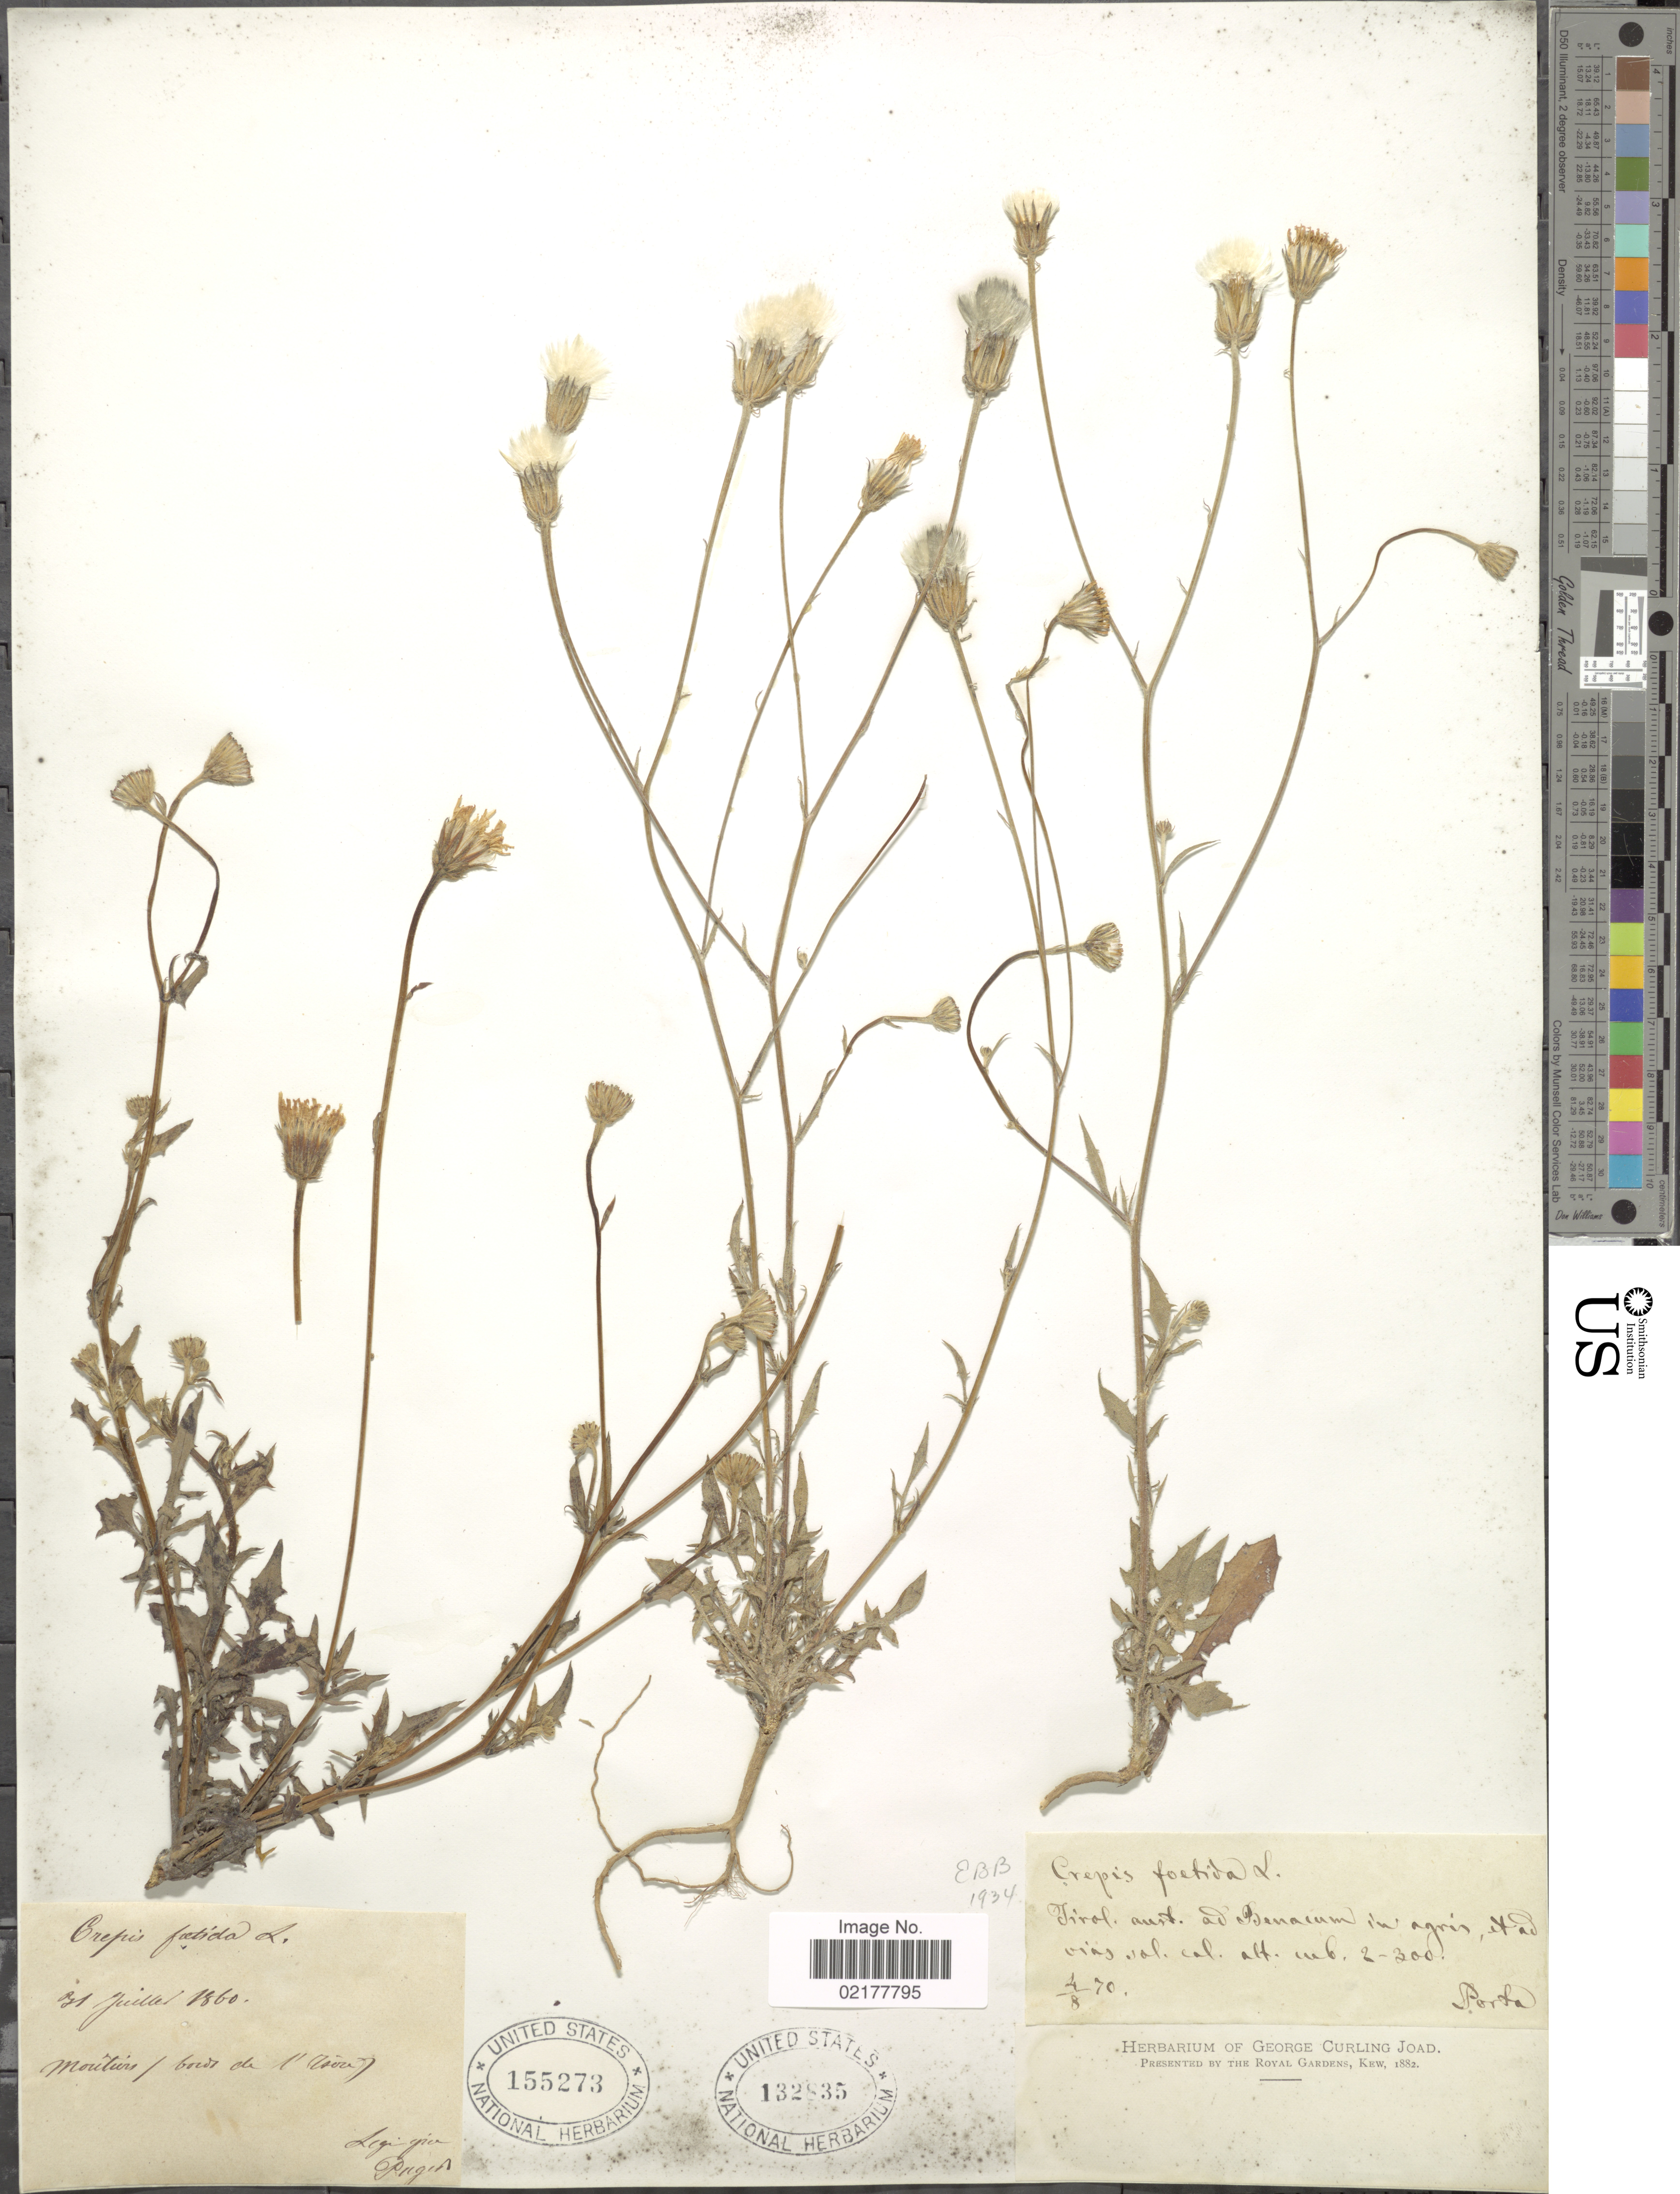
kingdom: Plantae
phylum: Tracheophyta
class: Magnoliopsida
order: Asterales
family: Asteraceae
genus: Crepis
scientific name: Crepis foetida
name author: L.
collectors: -. Puget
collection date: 1860-07-31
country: France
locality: Moutenis bords de l'Isou [interpreted]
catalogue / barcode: US 155273-2